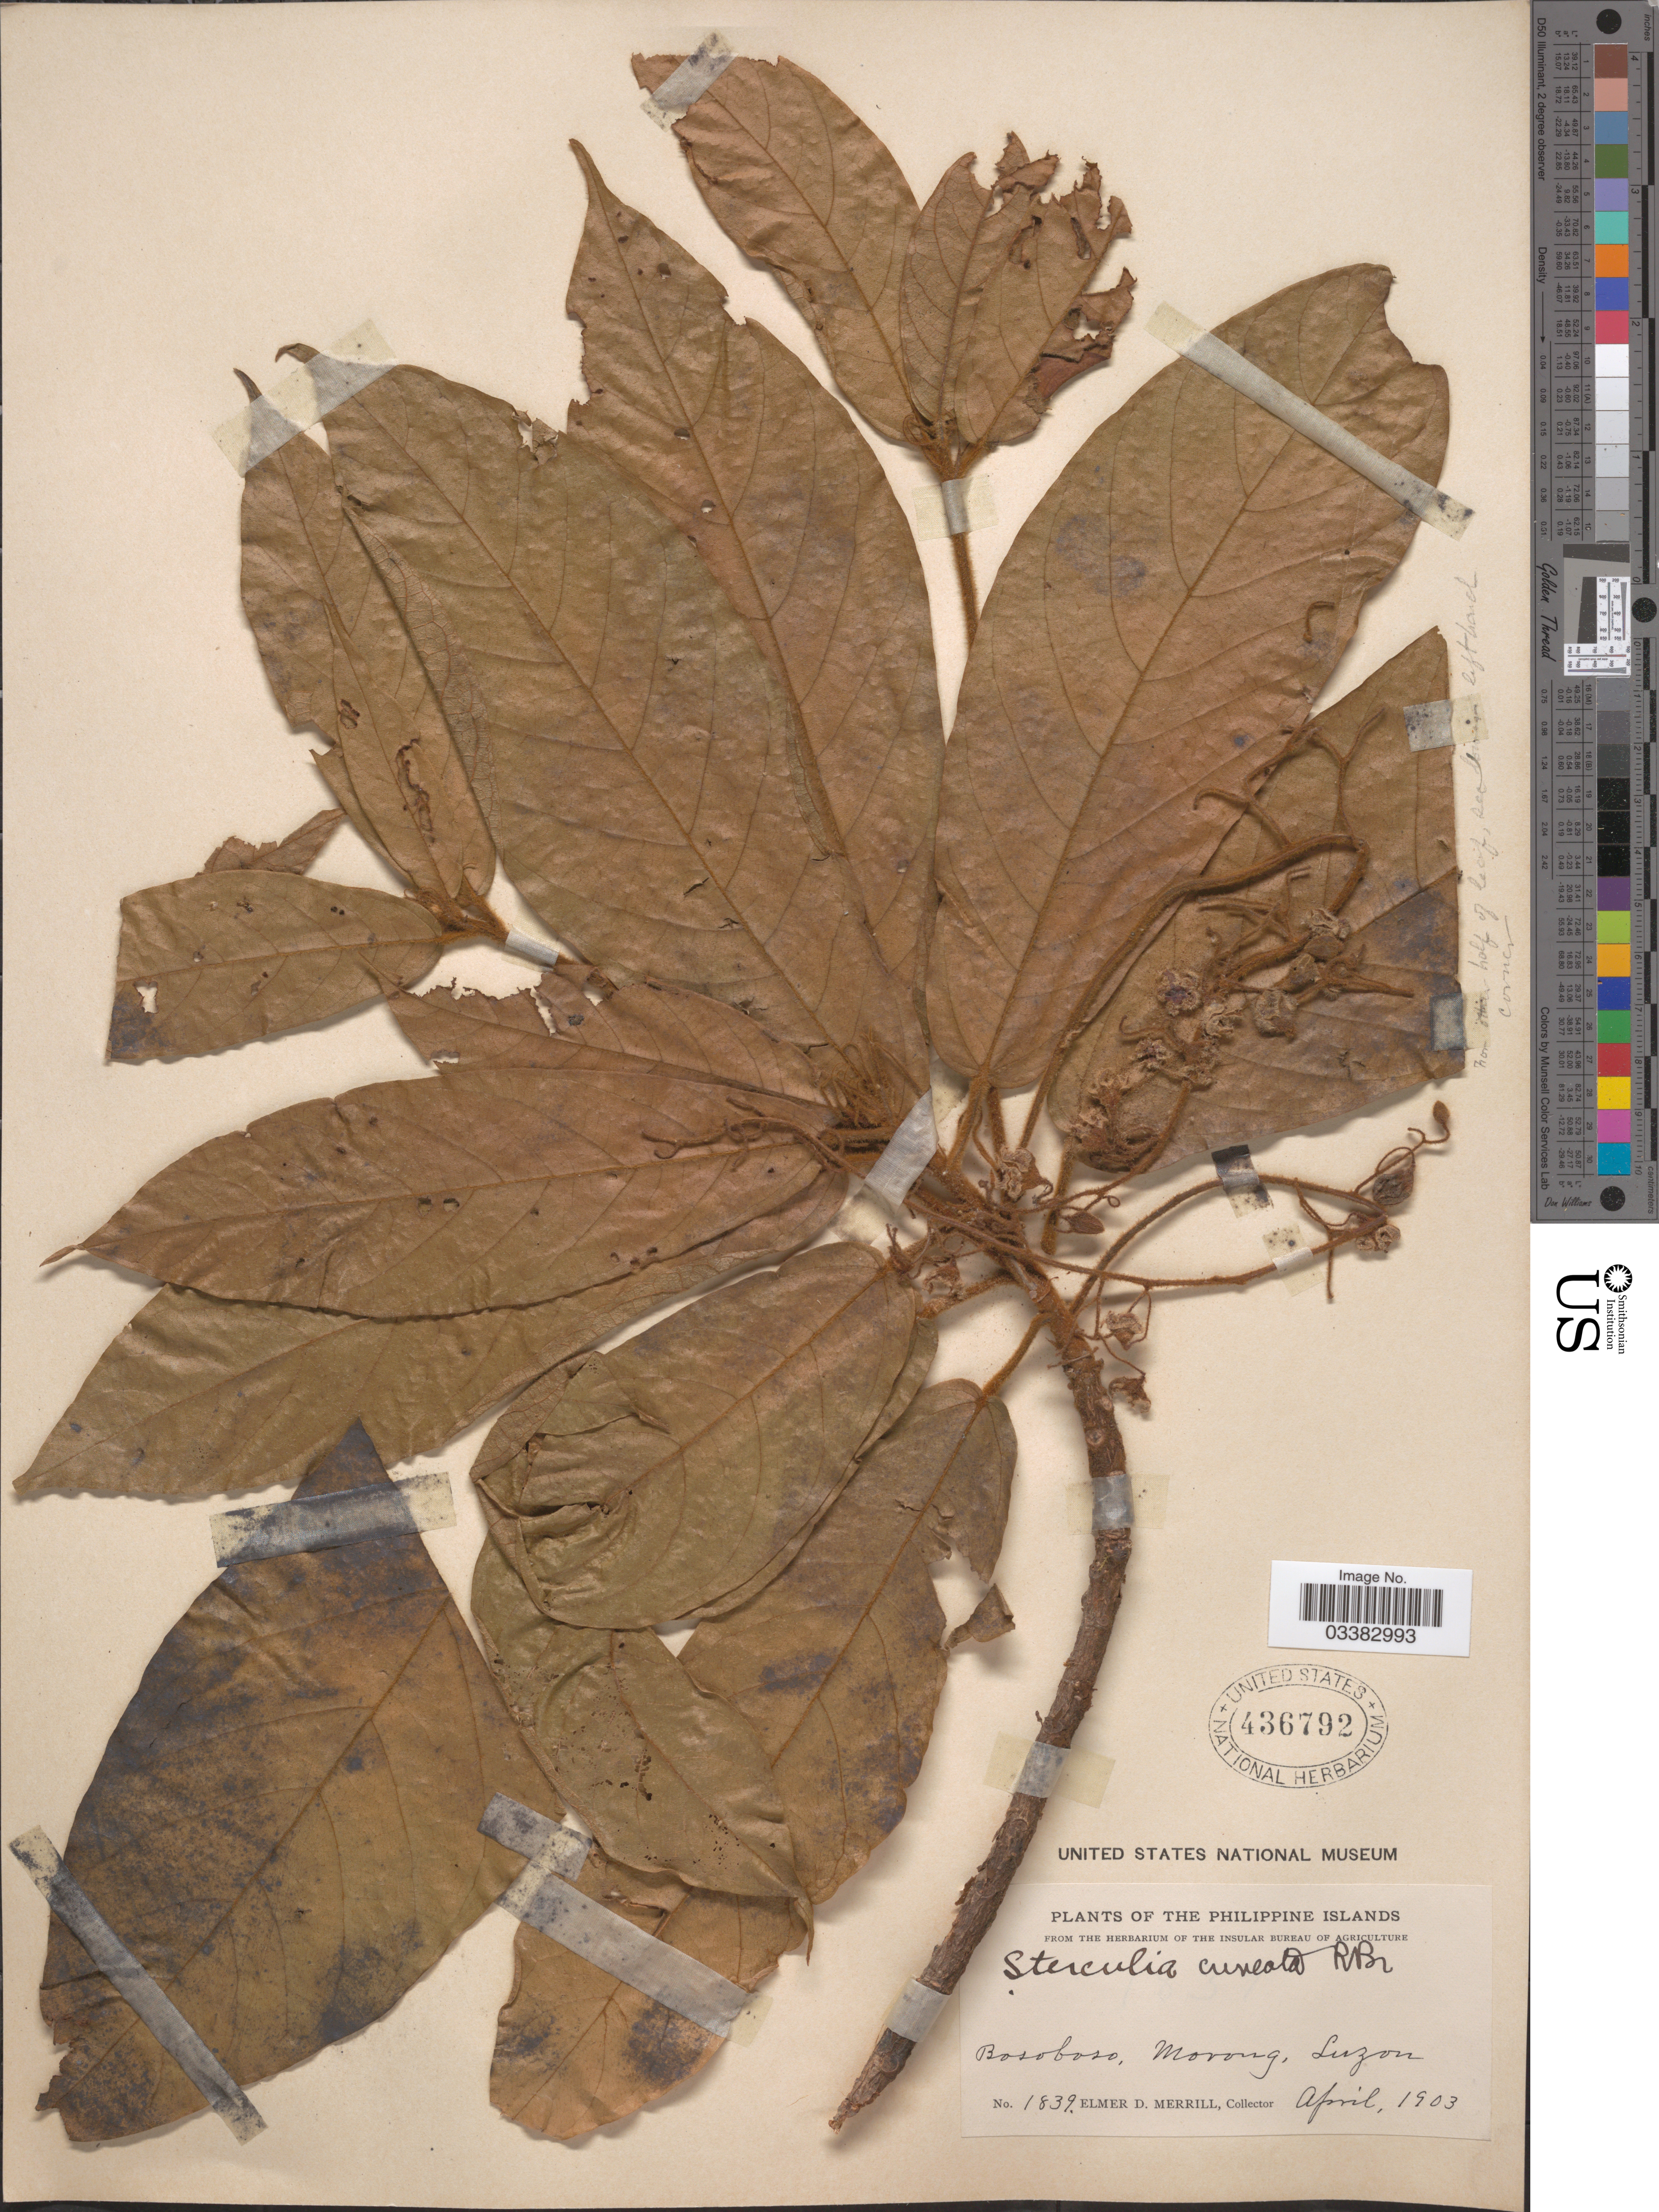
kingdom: Plantae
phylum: Tracheophyta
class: Magnoliopsida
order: Malvales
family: Malvaceae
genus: Sterculia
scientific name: Sterculia cuneata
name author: R. Br.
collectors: E. D. Merrill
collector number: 1839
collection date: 1903-04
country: Philippines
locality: The Philippine Islands, Bosoboso, Morong, Luzon.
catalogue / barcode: US 436792